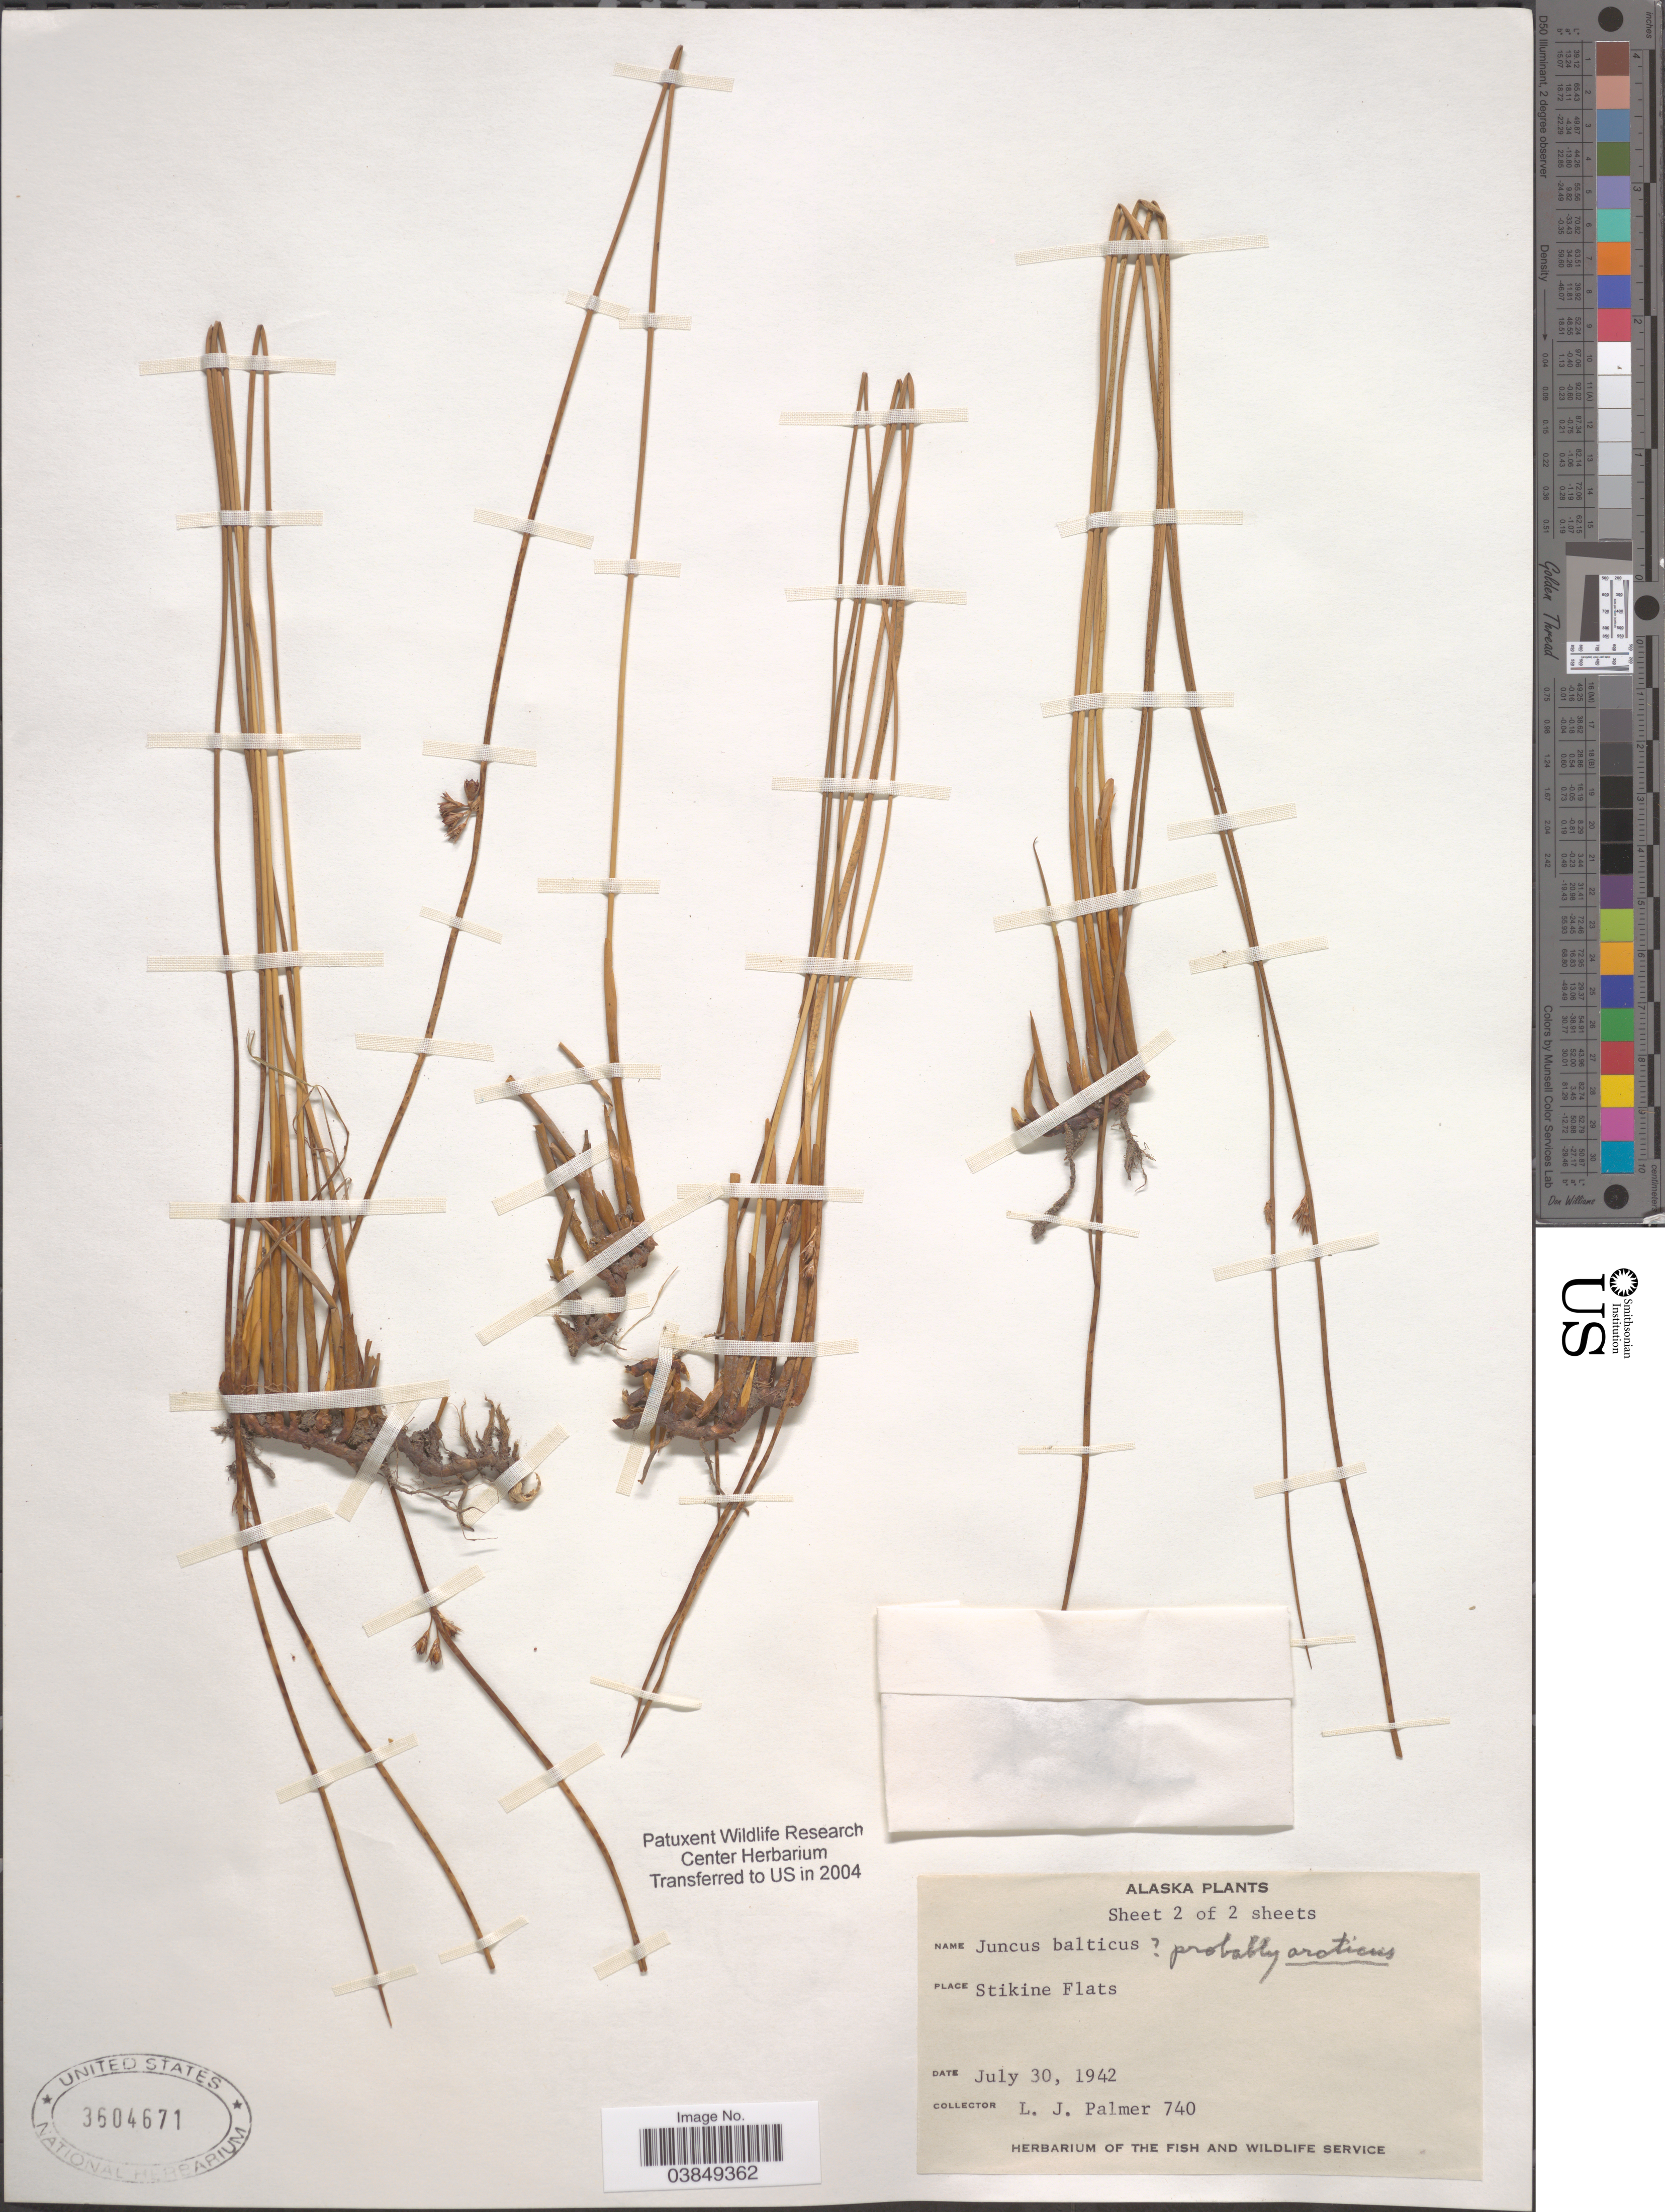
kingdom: Plantae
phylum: Tracheophyta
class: Liliopsida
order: Poales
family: Juncaceae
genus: Juncus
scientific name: Juncus arcticus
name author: Willd.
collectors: L. J. Palmer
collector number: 740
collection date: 1942-07-30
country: United States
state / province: Alaska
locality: Stikine Flats.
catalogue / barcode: US 3604671